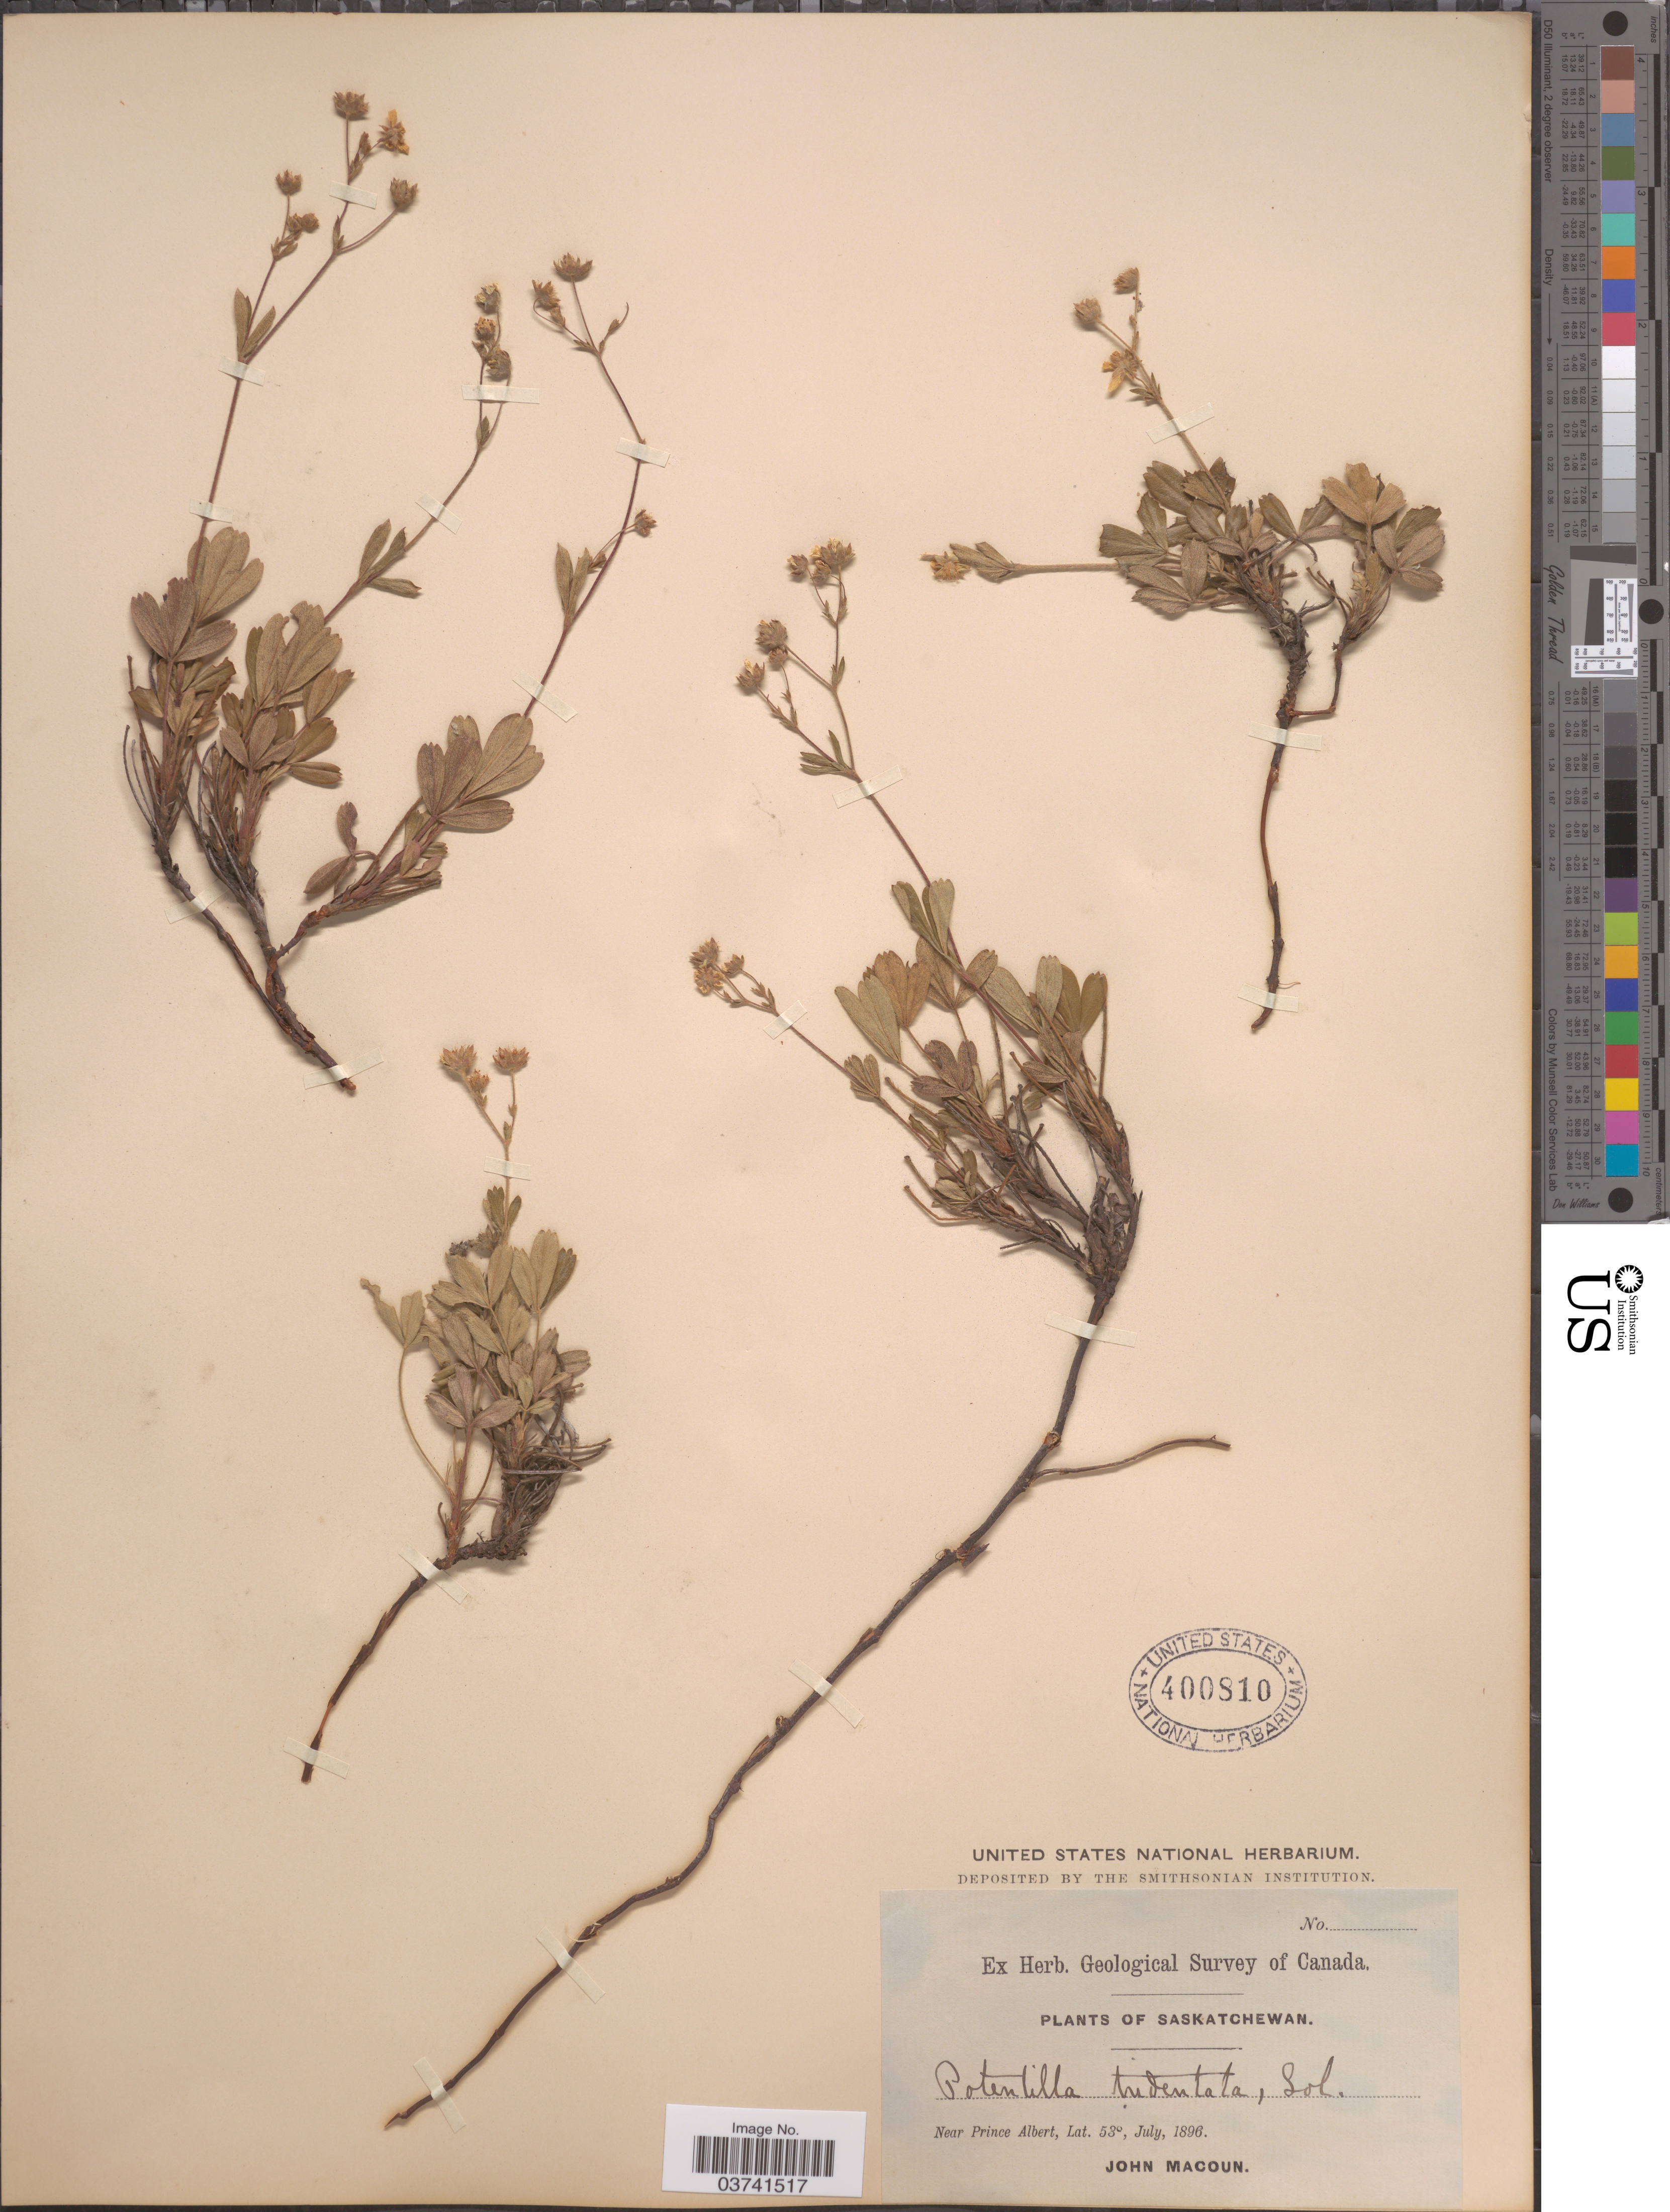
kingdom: Plantae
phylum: Tracheophyta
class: Magnoliopsida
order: Rosales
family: Rosaceae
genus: Potentilla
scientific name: Potentilla tridentata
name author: Aiton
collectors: J. Macoun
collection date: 1896-07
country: Canada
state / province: Saskatchewan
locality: Near Prince Albert.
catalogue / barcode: US 400810